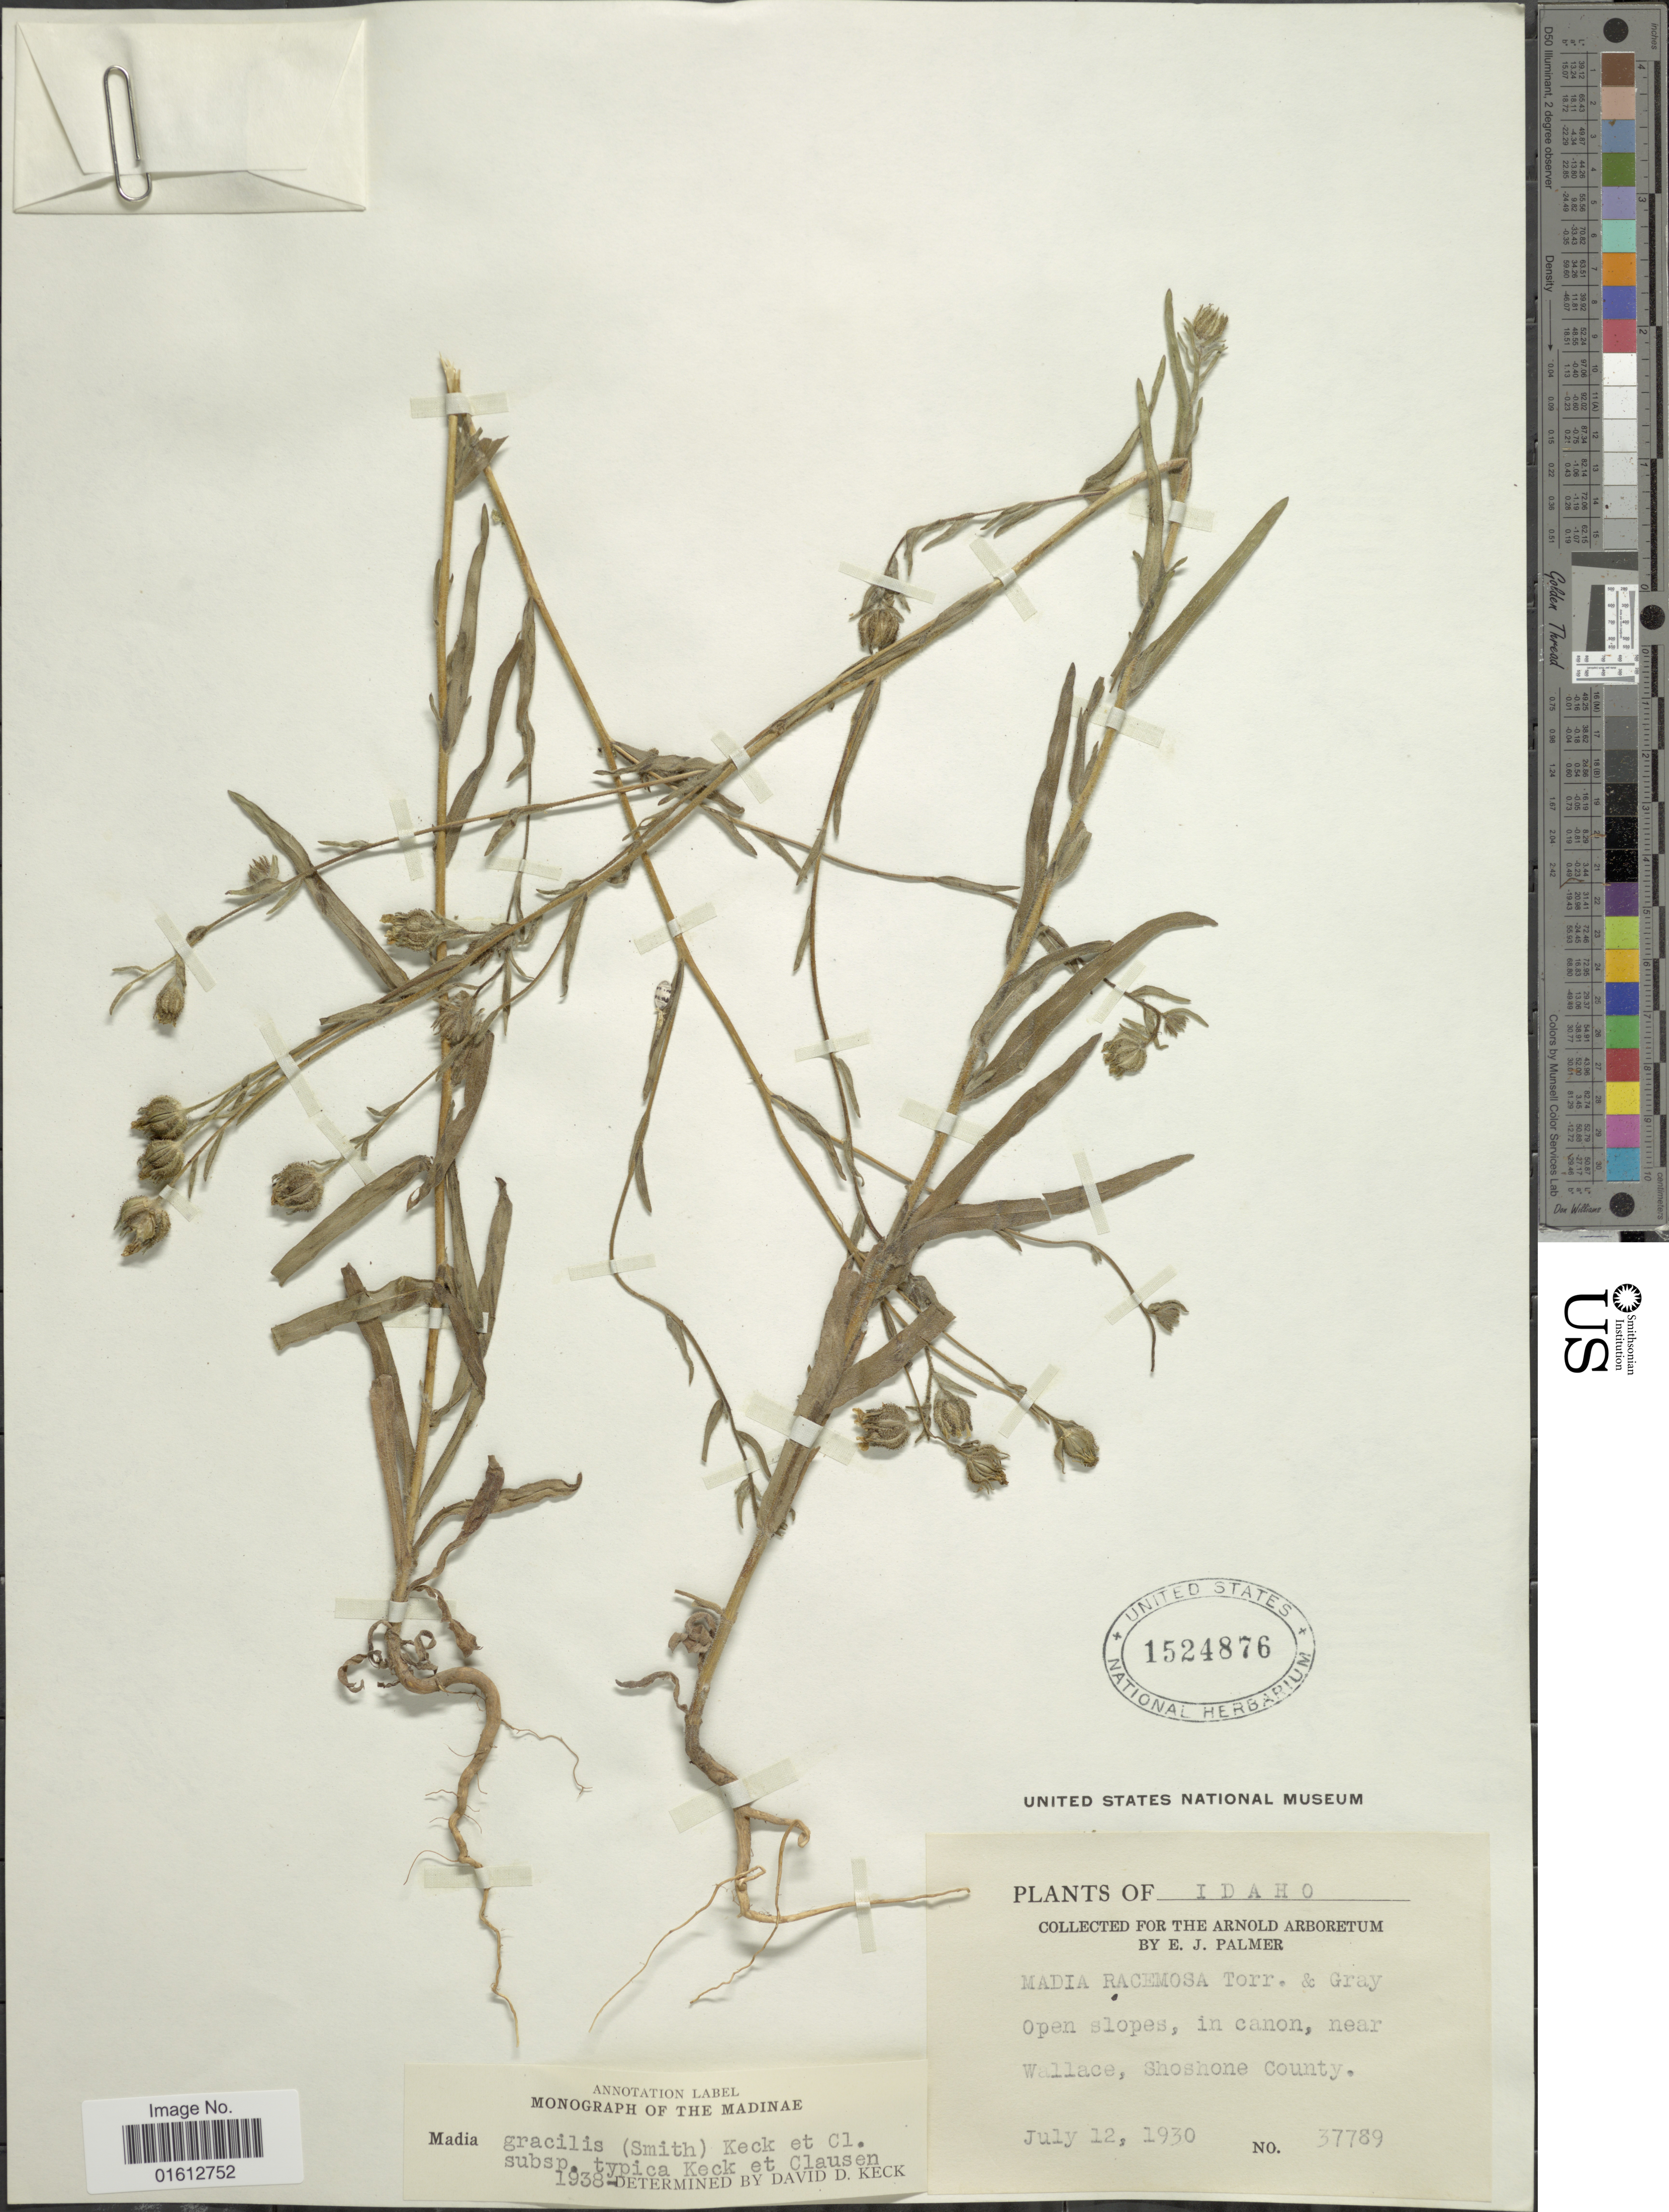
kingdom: Plantae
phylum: Tracheophyta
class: Magnoliopsida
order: Asterales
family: Asteraceae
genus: Madia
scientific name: Madia gracilis subsp. gracilis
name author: (Sm.) D.D. Keck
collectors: E. J. Palmer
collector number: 37789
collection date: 1930-07-12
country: United States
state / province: Idaho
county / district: Shoshone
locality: near Wallace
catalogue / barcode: US 1524876